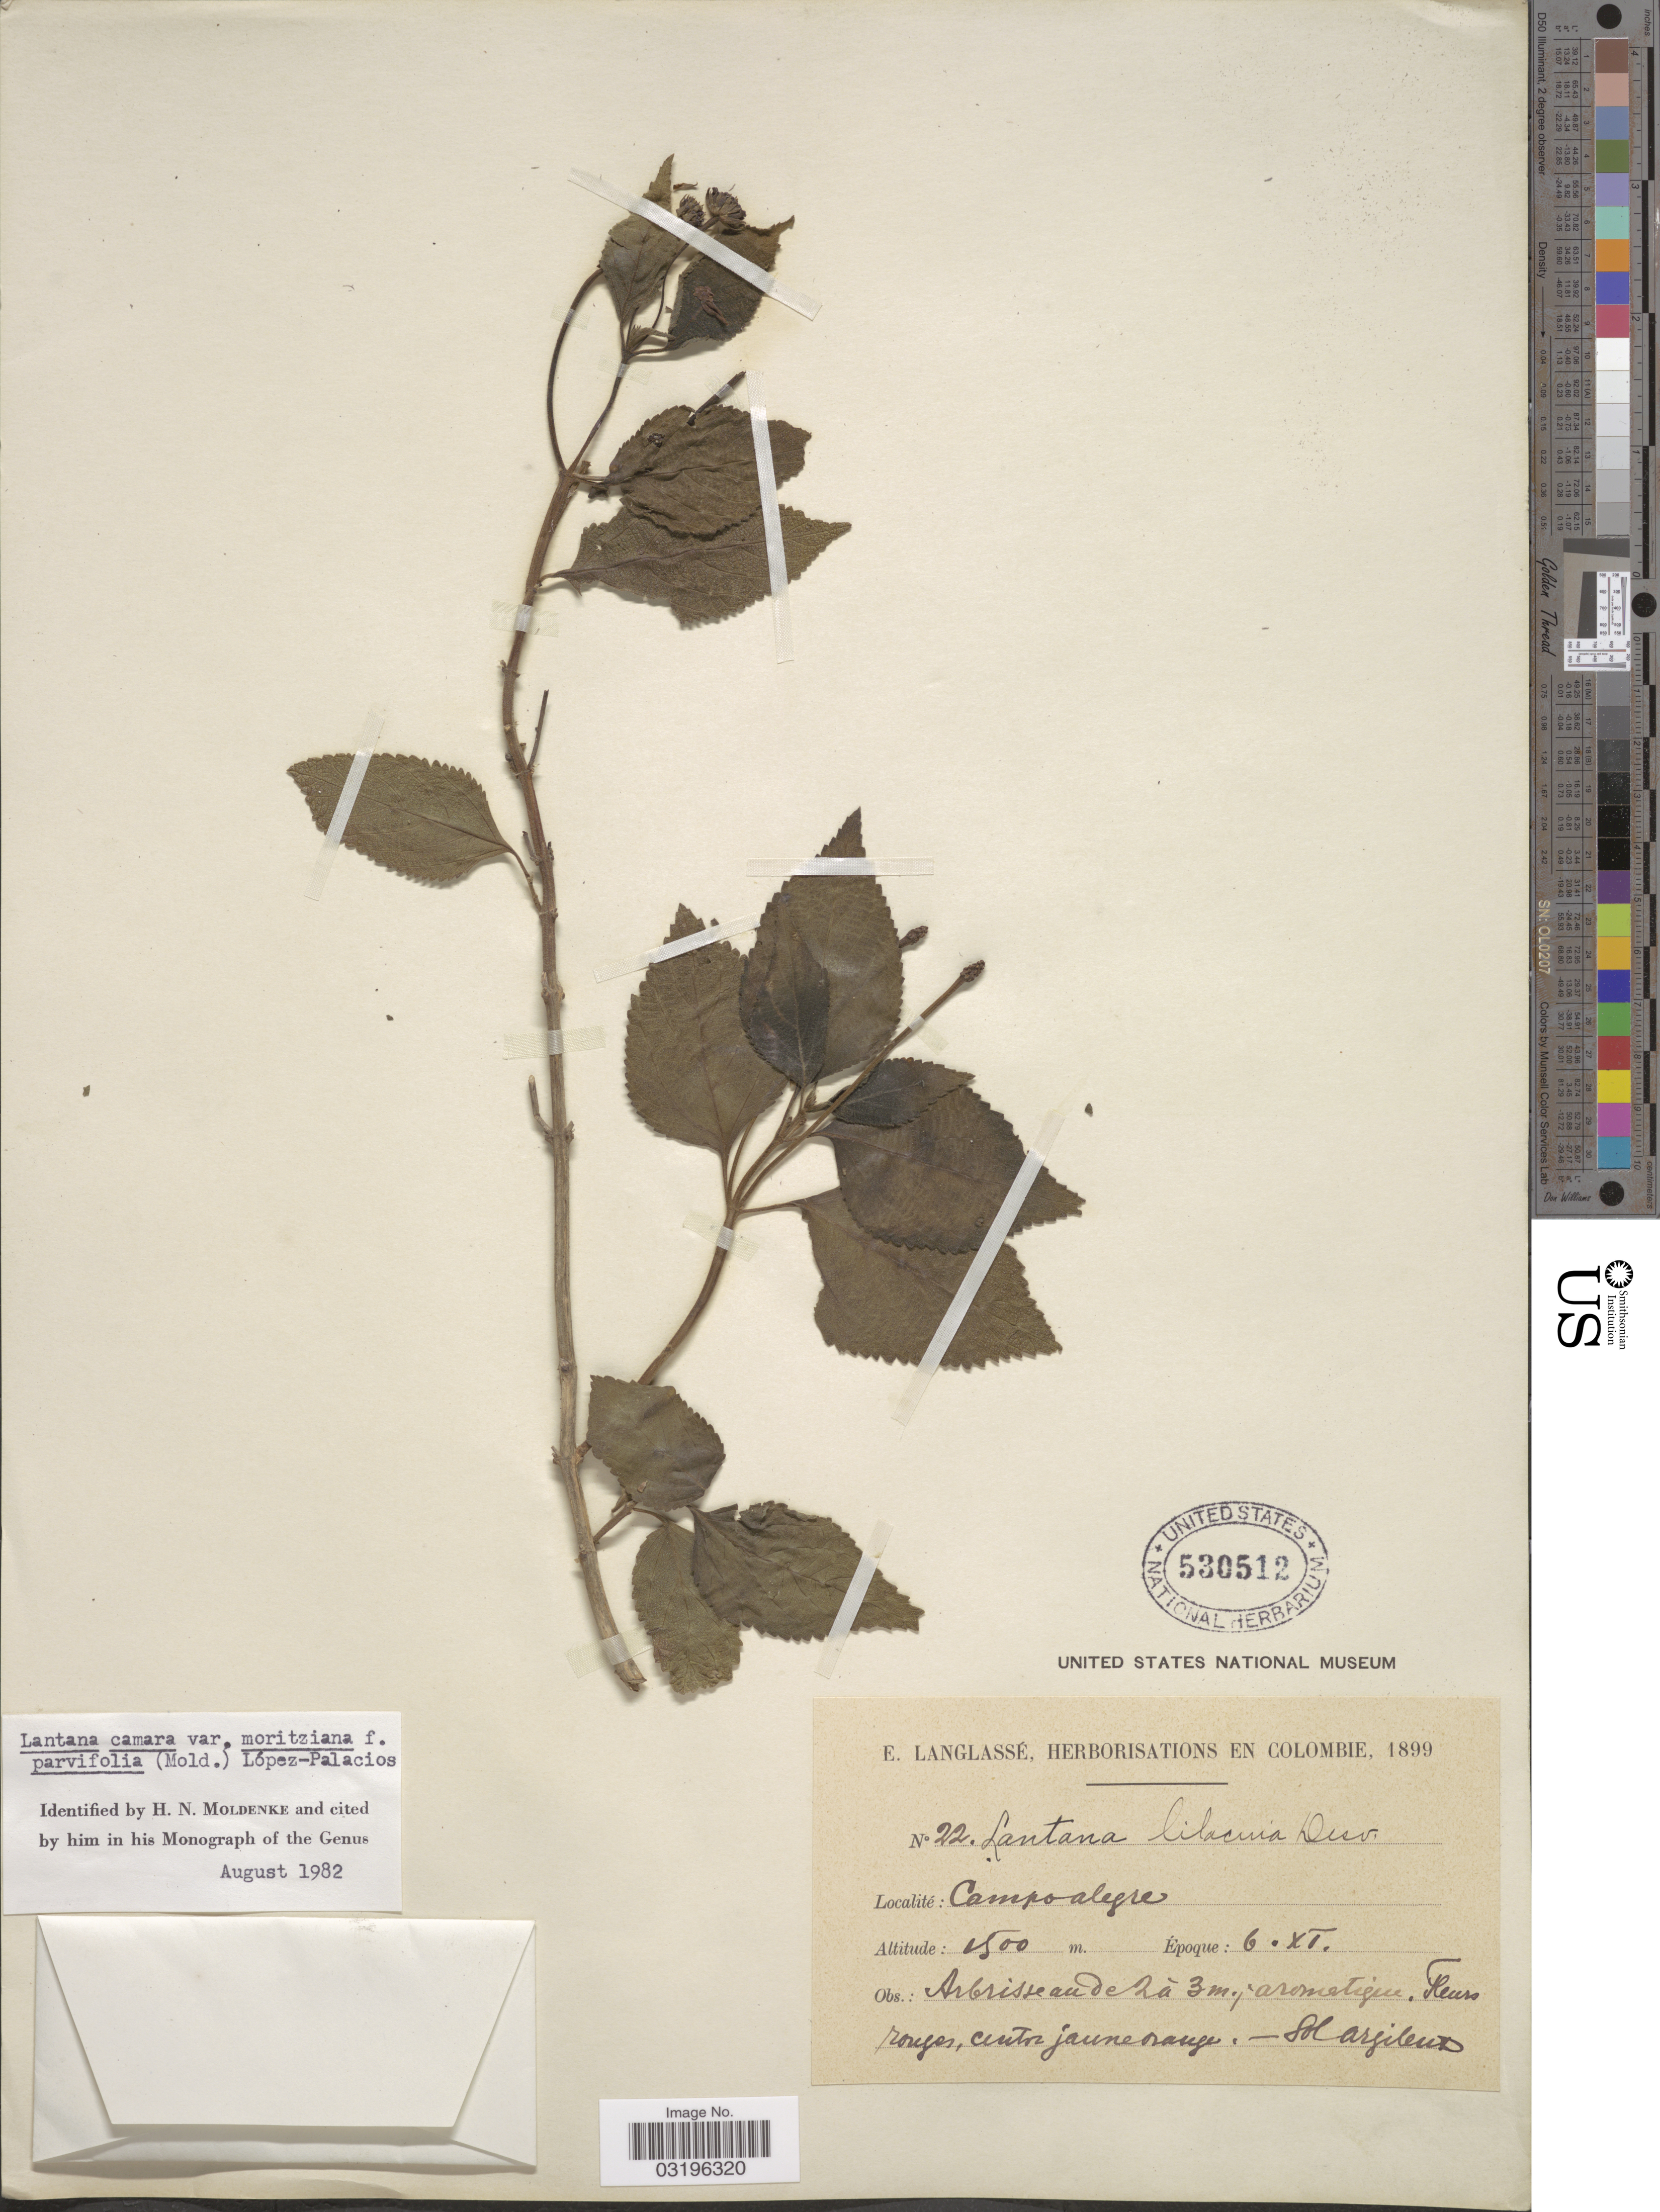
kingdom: Plantae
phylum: Tracheophyta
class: Magnoliopsida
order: Lamiales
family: Verbenaceae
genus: Lantana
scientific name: Lantana camara f. parvifolia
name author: Moldenke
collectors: E. Langlassé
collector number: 22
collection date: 1899-11-06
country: Colombia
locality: Campo alegre.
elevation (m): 1500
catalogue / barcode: US 530512